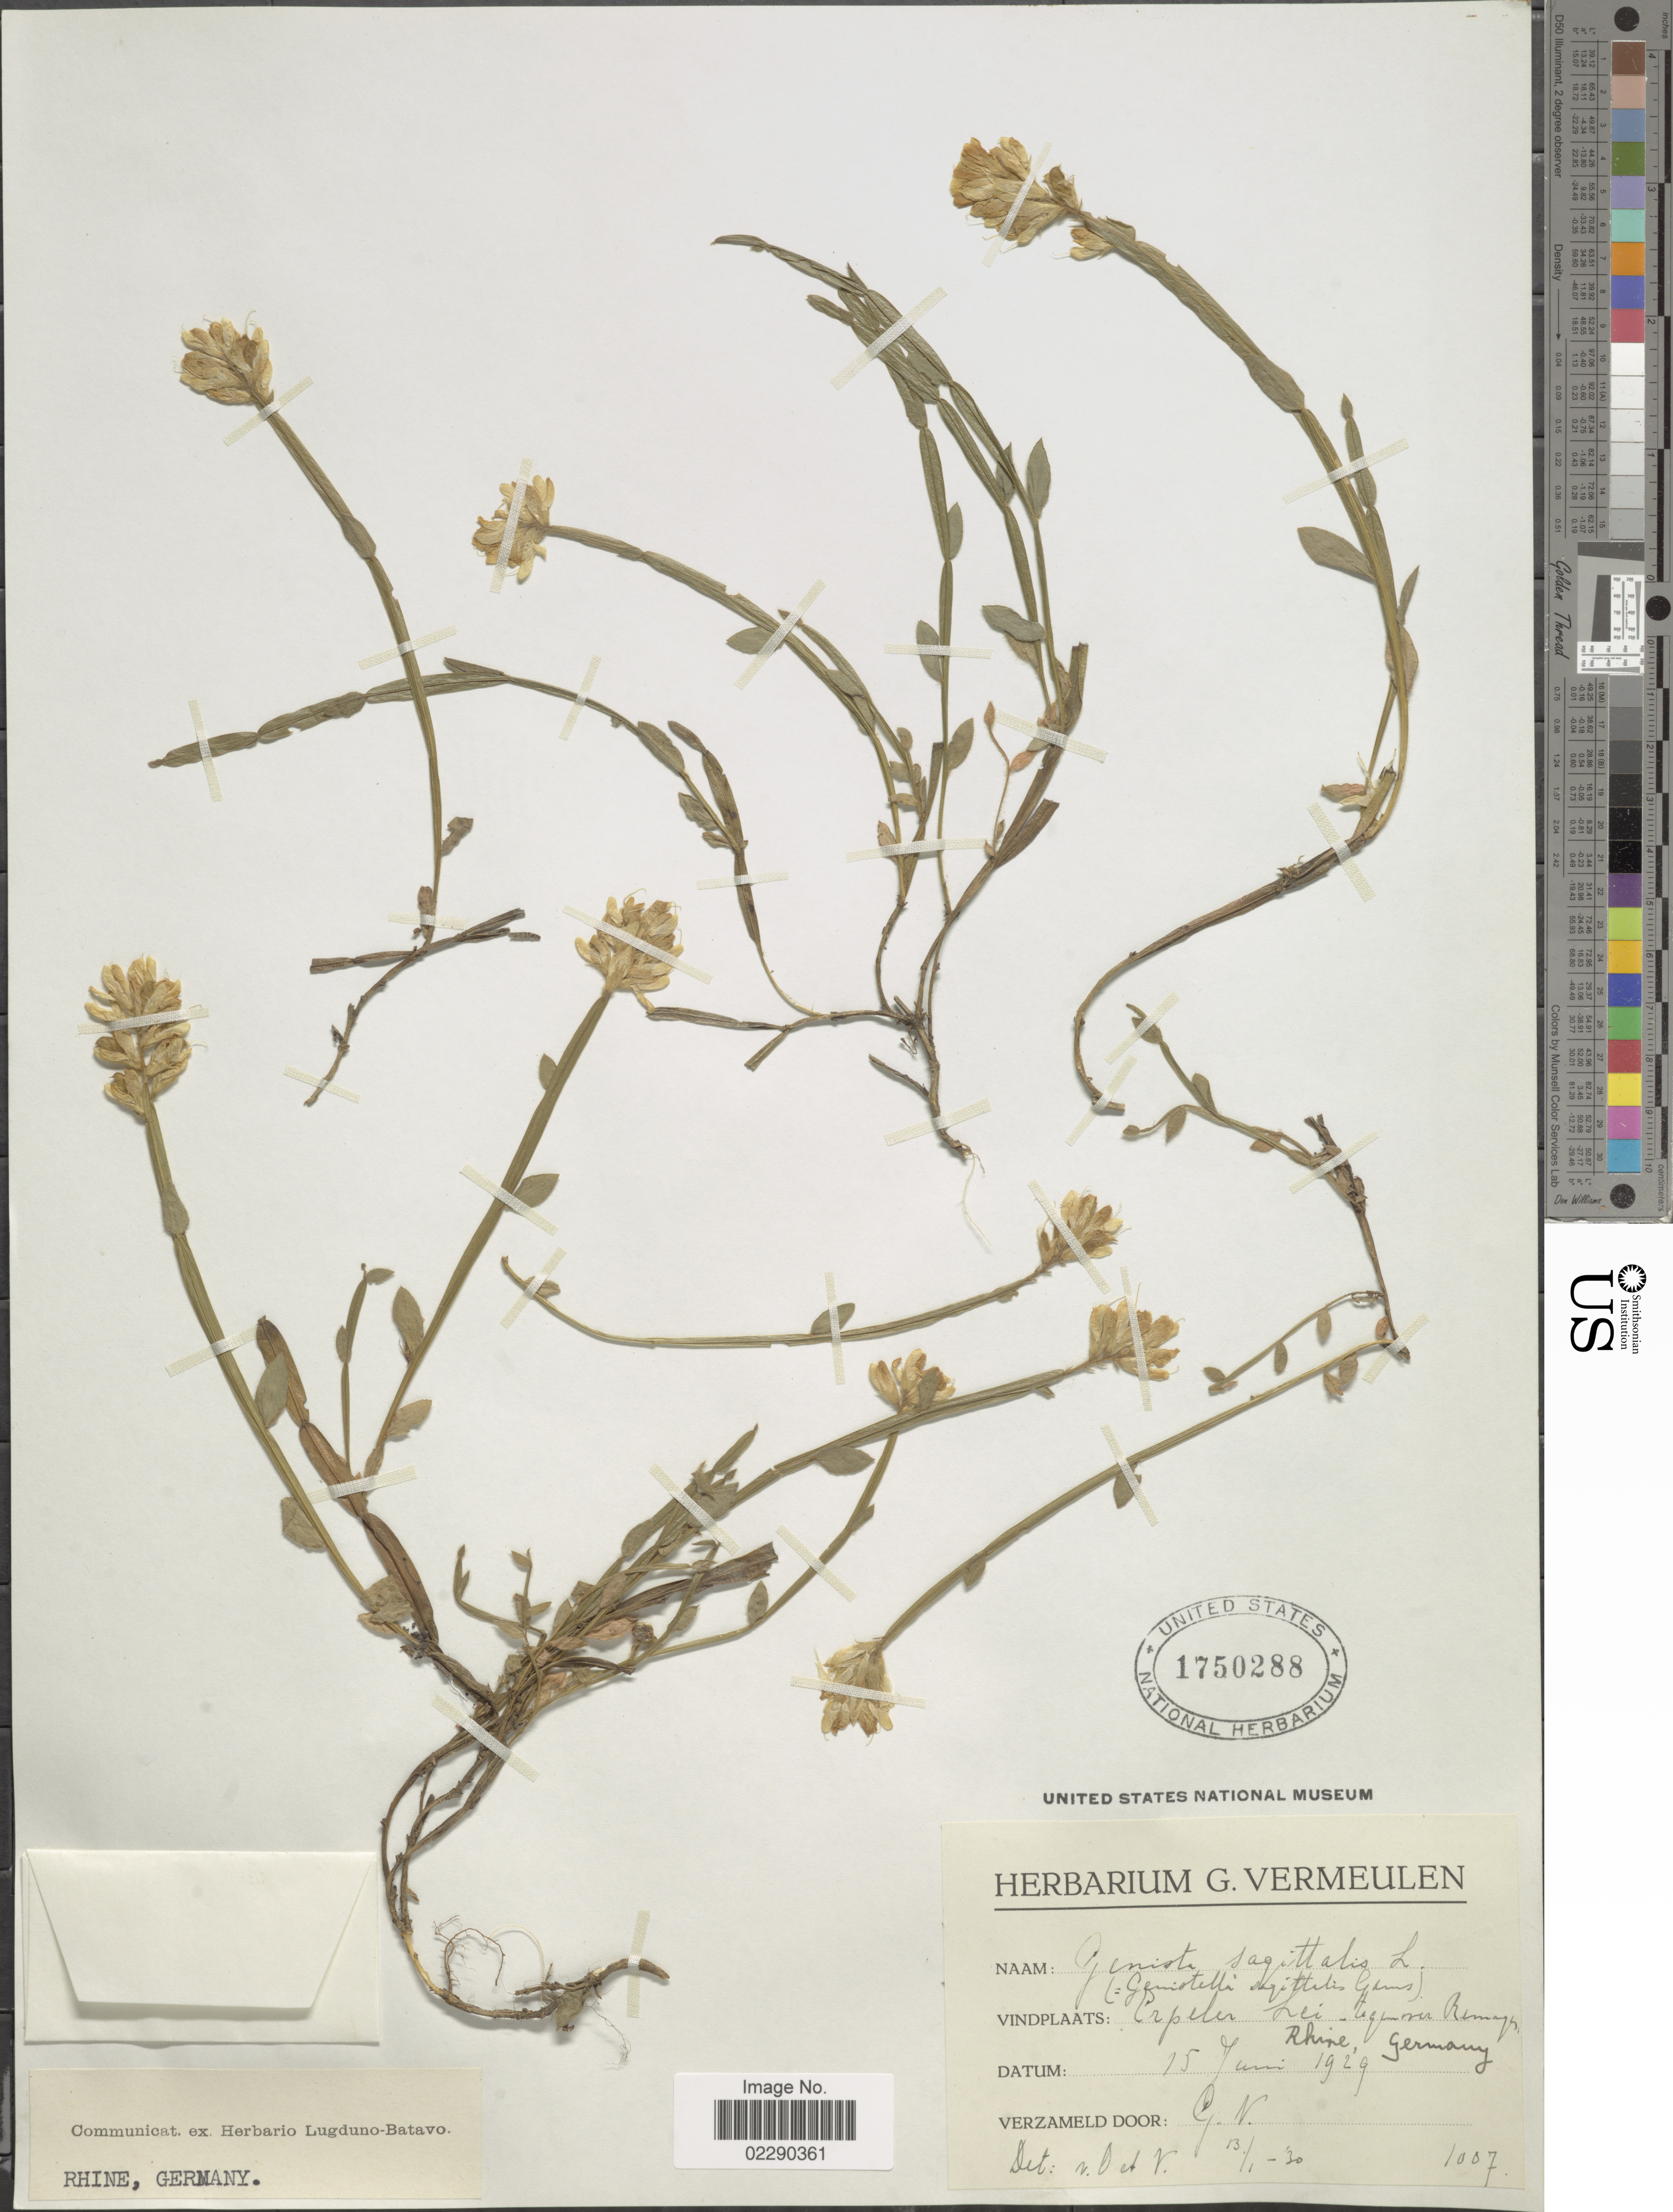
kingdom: Plantae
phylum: Tracheophyta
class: Magnoliopsida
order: Fabales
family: Fabaceae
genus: Genista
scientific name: Genista sagittalis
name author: L.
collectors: G. Vermeulen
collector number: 1007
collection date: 1929-06-15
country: Germany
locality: Erpeler Leitequemir Remage [interpreted], Rhine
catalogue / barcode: US 1750288